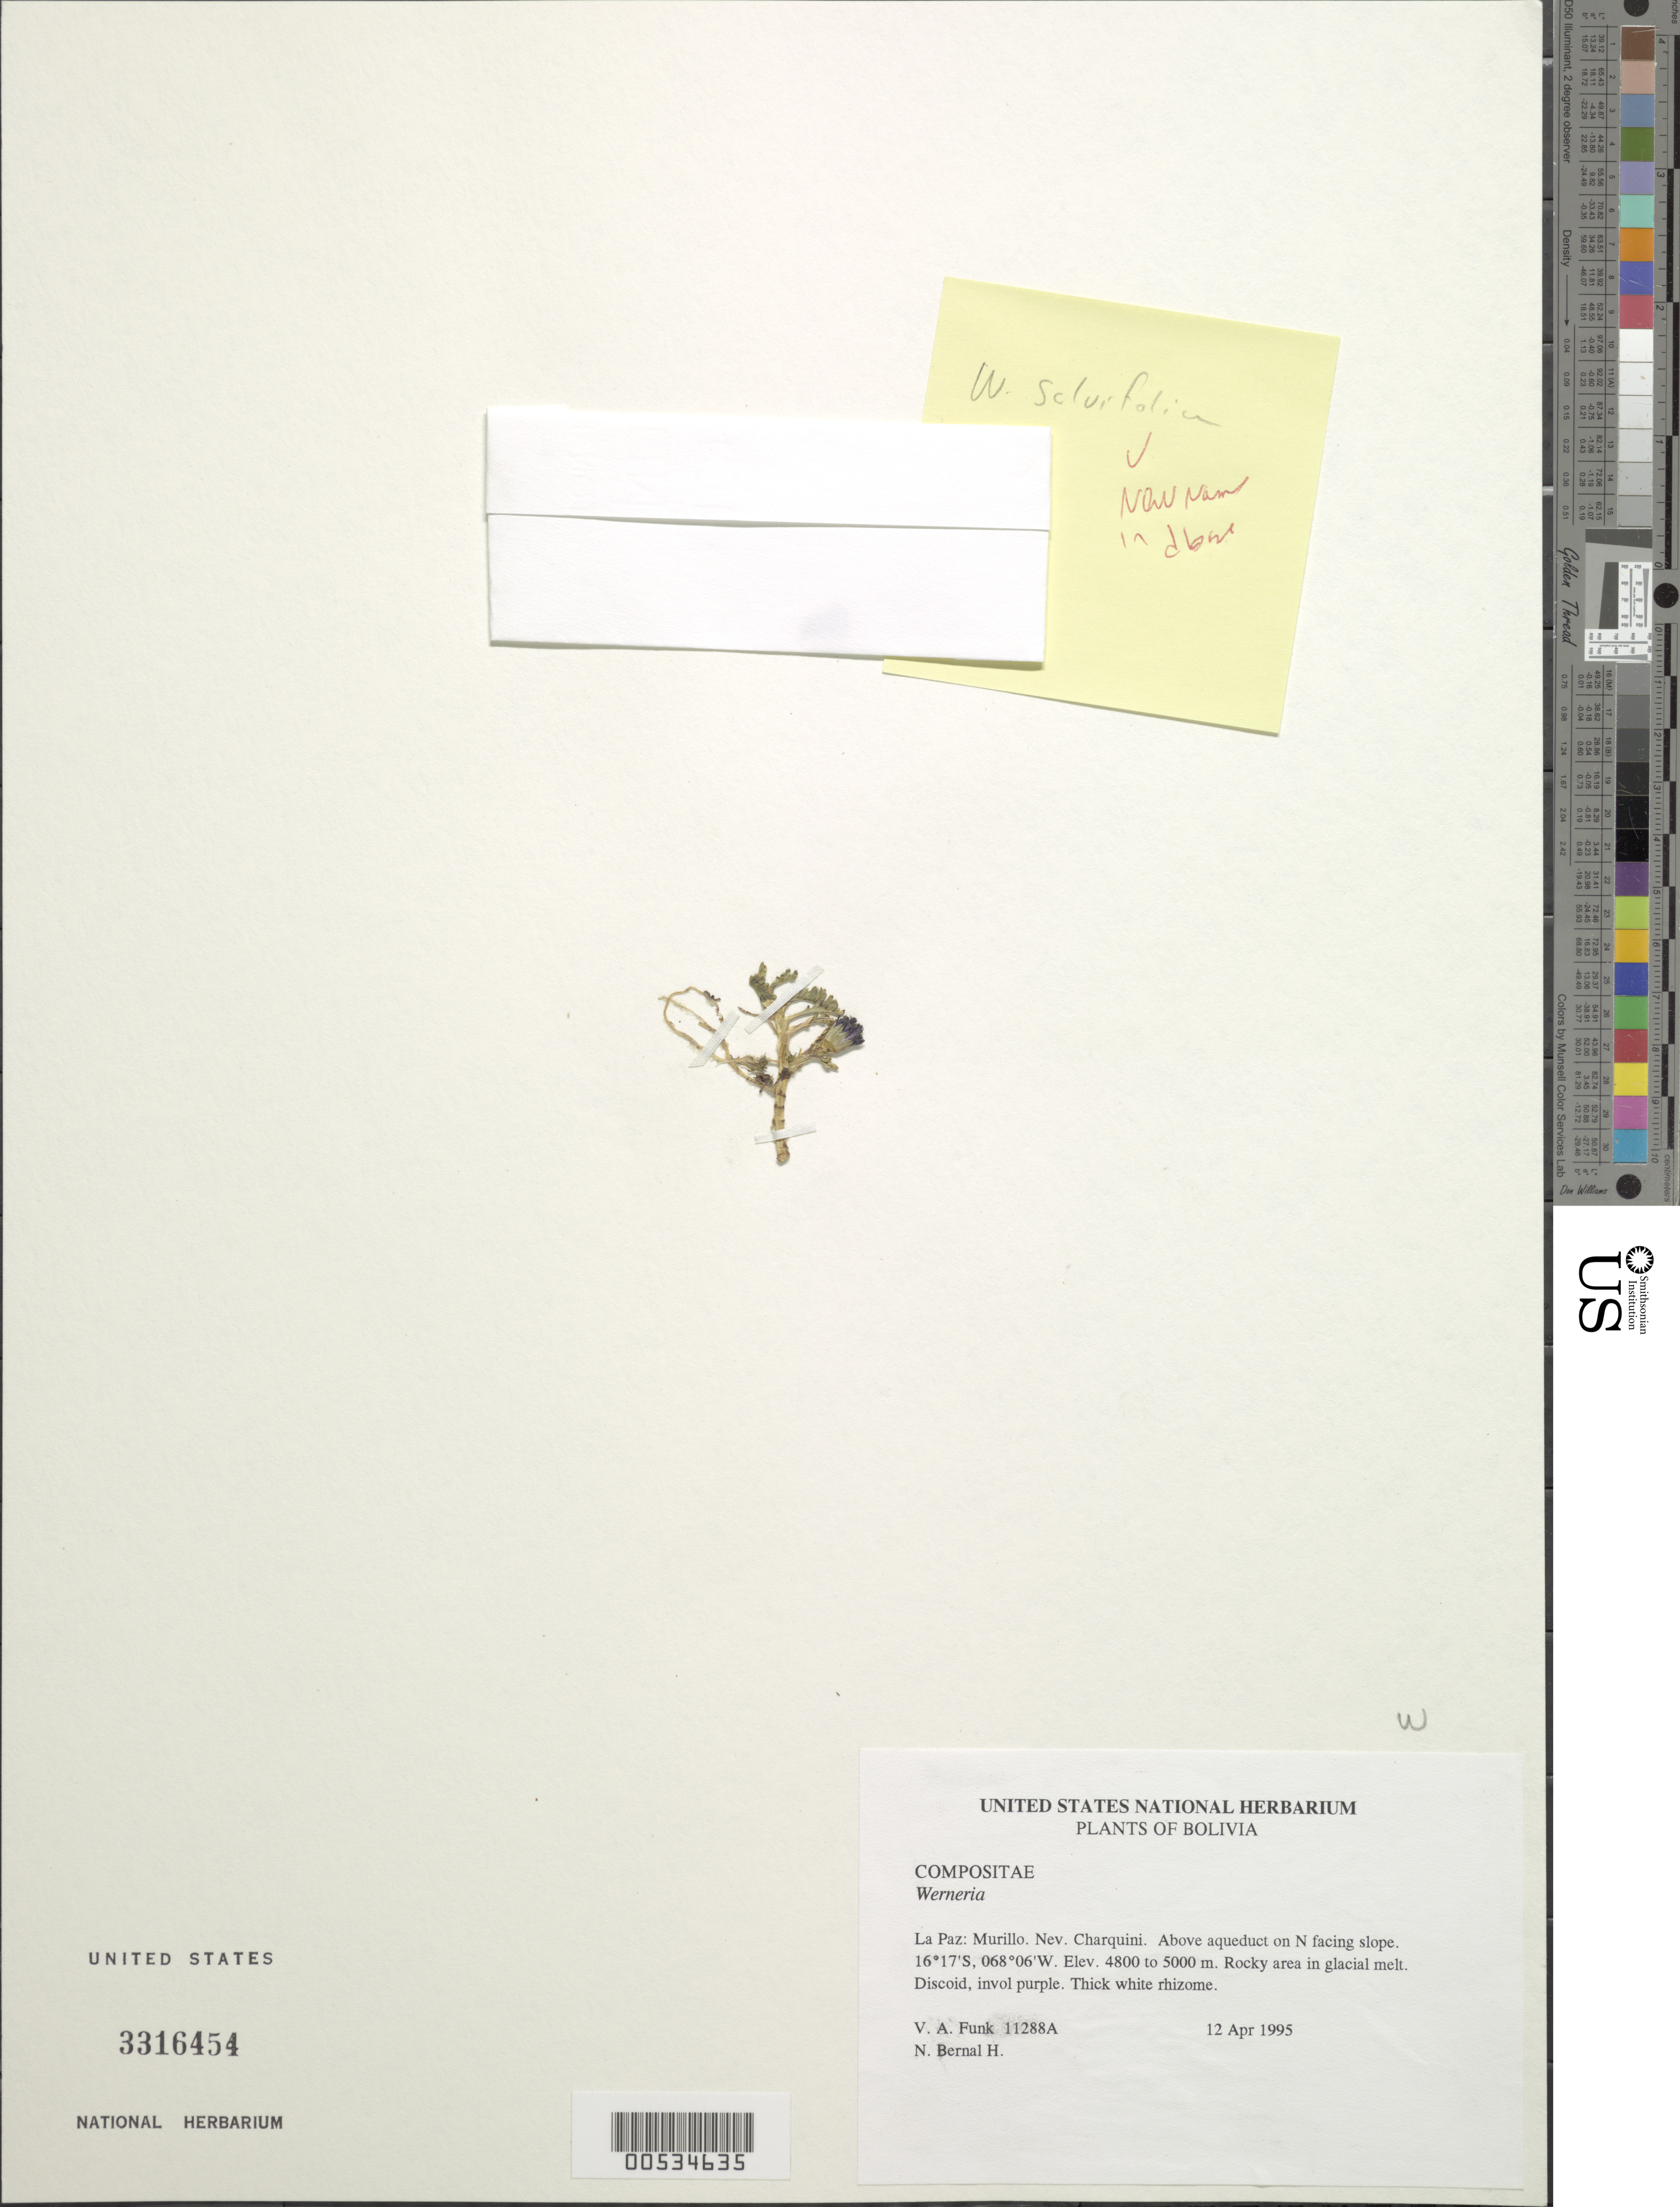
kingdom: Plantae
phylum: Tracheophyta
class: Magnoliopsida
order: Asterales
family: Asteraceae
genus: Xenophyllum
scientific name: Xenophyllum dactylophyllum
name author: (Sch. Bip.) V.A. Funk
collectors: V. Funk & N. Bernal H.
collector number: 11288A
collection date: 1995-04-12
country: Bolivia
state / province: La Paz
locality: Murillo, Nev. Charaquini. Above aqueduct on N facing slope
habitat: Rocky area in glacial melt; ETC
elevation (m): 4800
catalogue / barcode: US 3316454